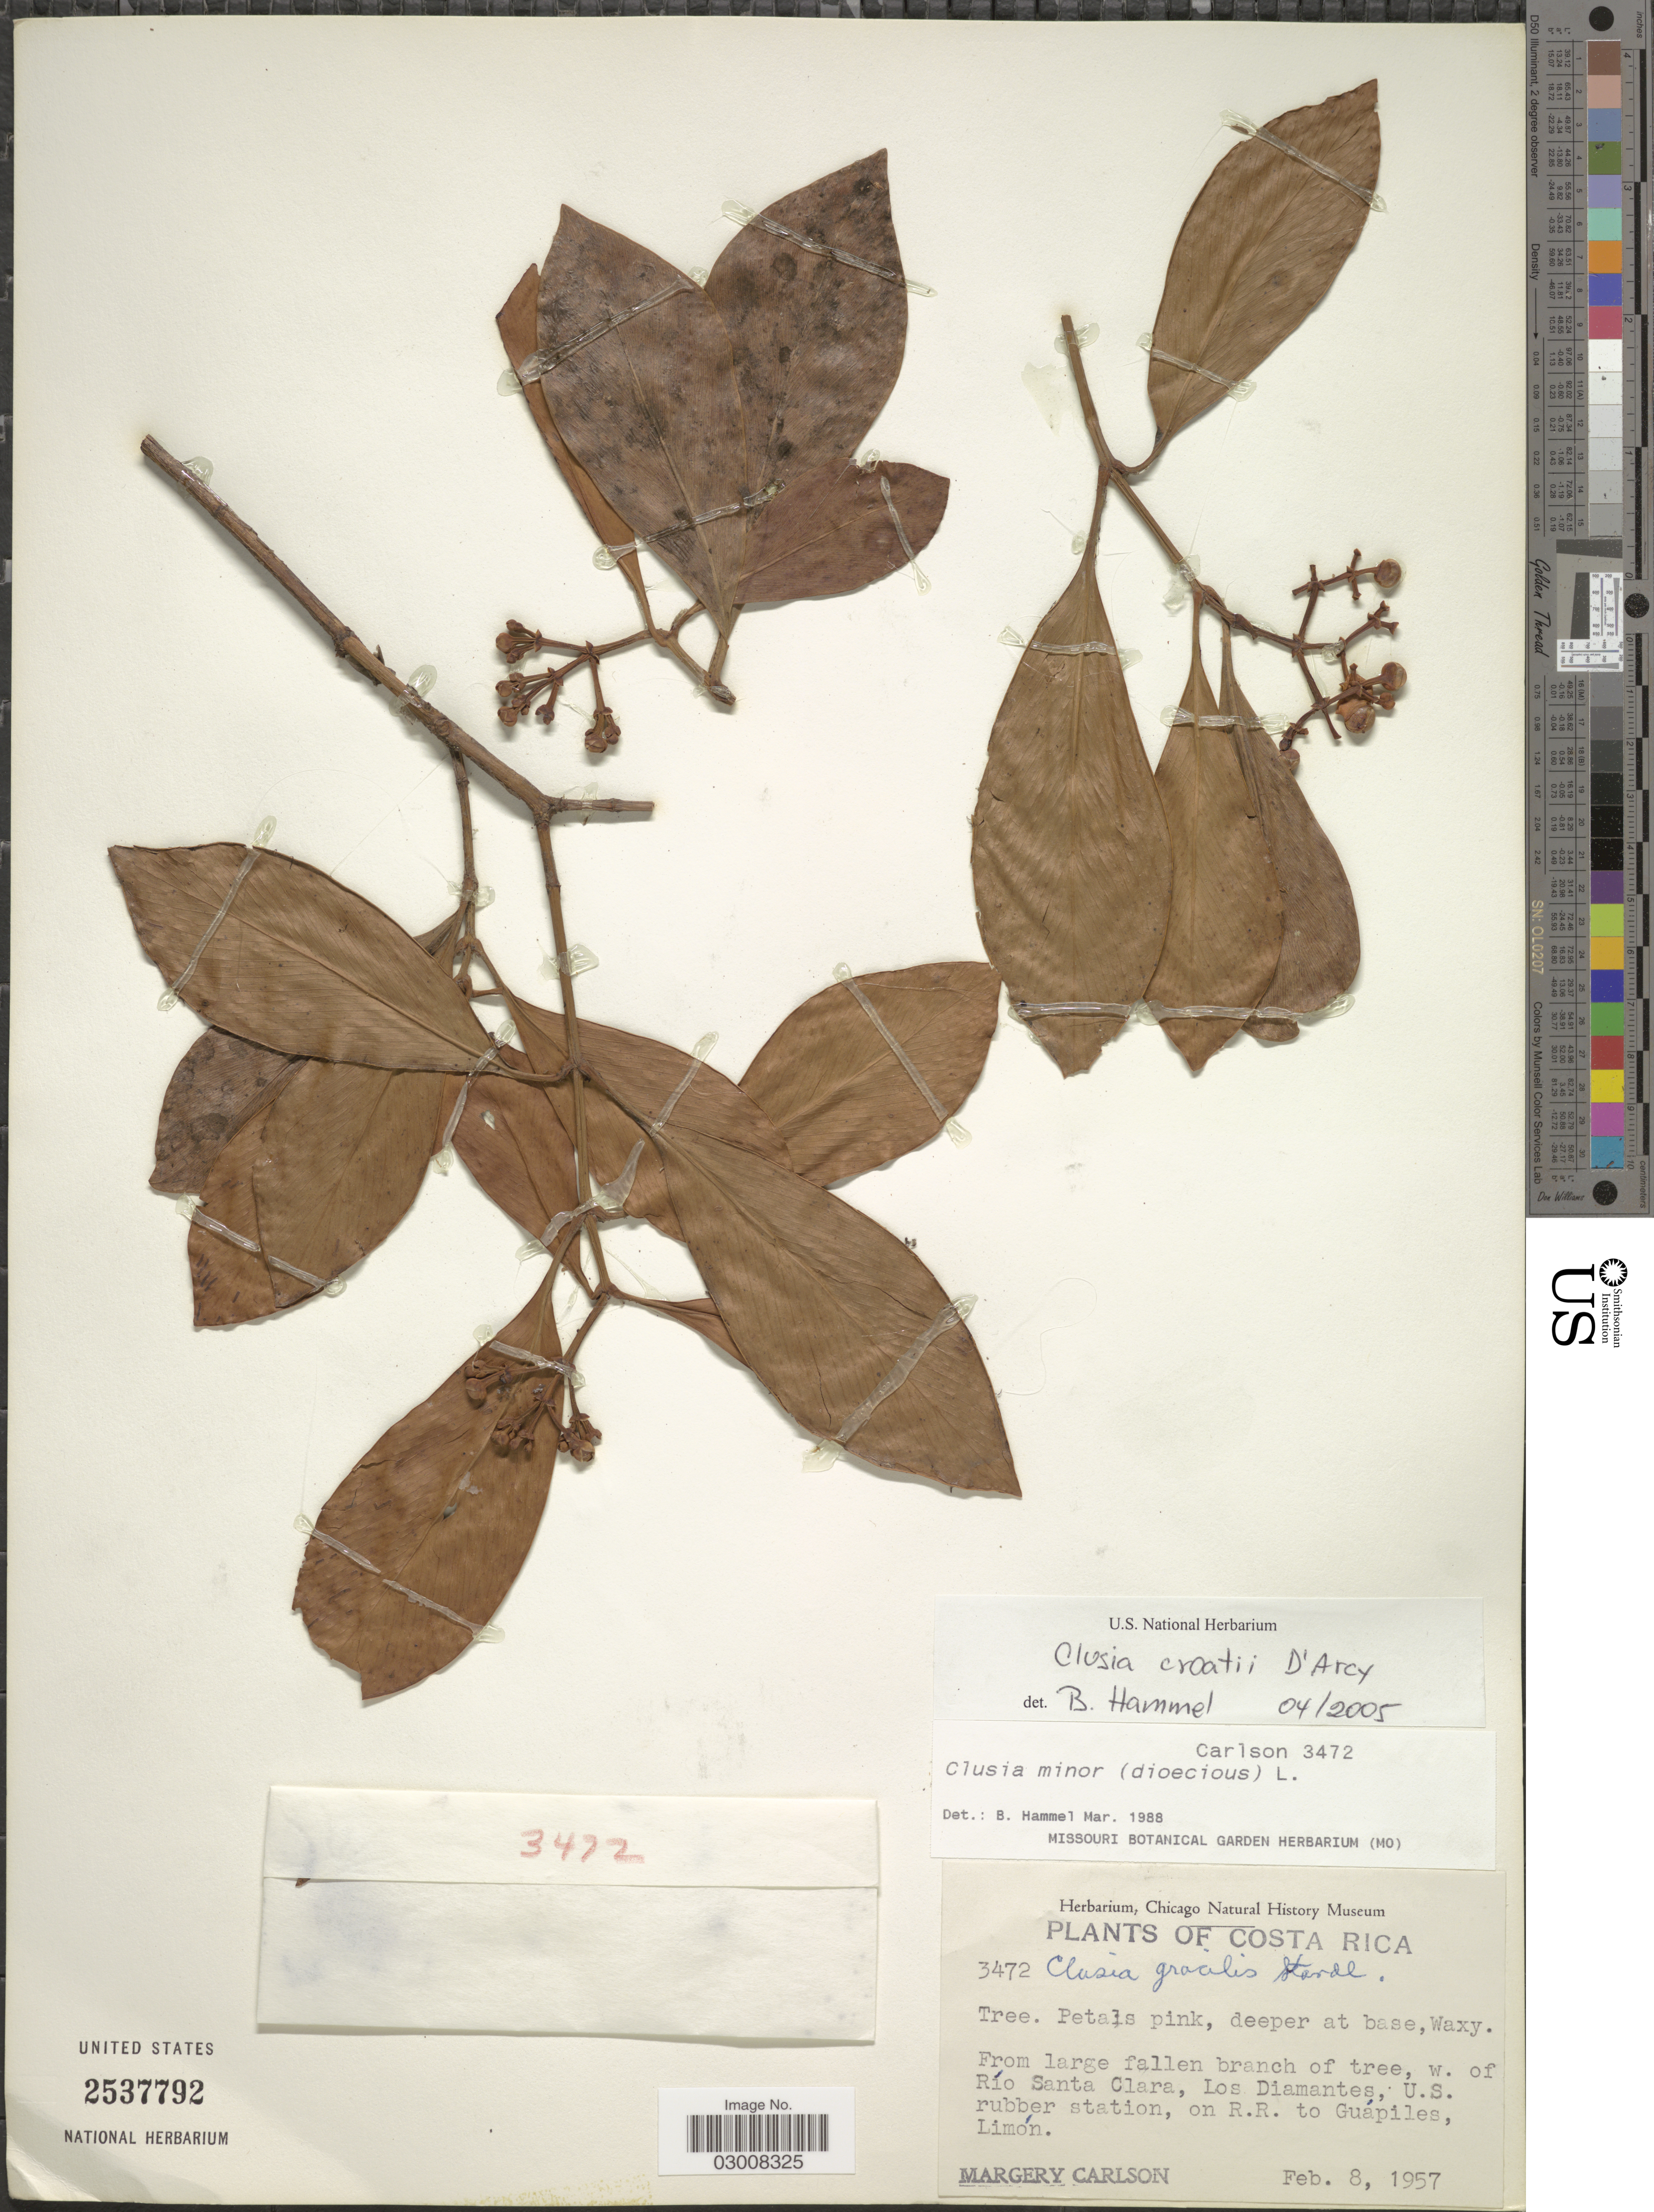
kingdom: Plantae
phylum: Tracheophyta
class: Magnoliopsida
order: Malpighiales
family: Clusiaceae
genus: Clusia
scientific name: Clusia croatii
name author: D'Arcy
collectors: M. C. Carlson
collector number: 3472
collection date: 1957-02-08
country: Costa Rica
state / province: Limón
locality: W. of Río Santa Clara, Los Diamantes, U.S. rubber station, on R.R. to Guápiles.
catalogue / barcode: US 2537792